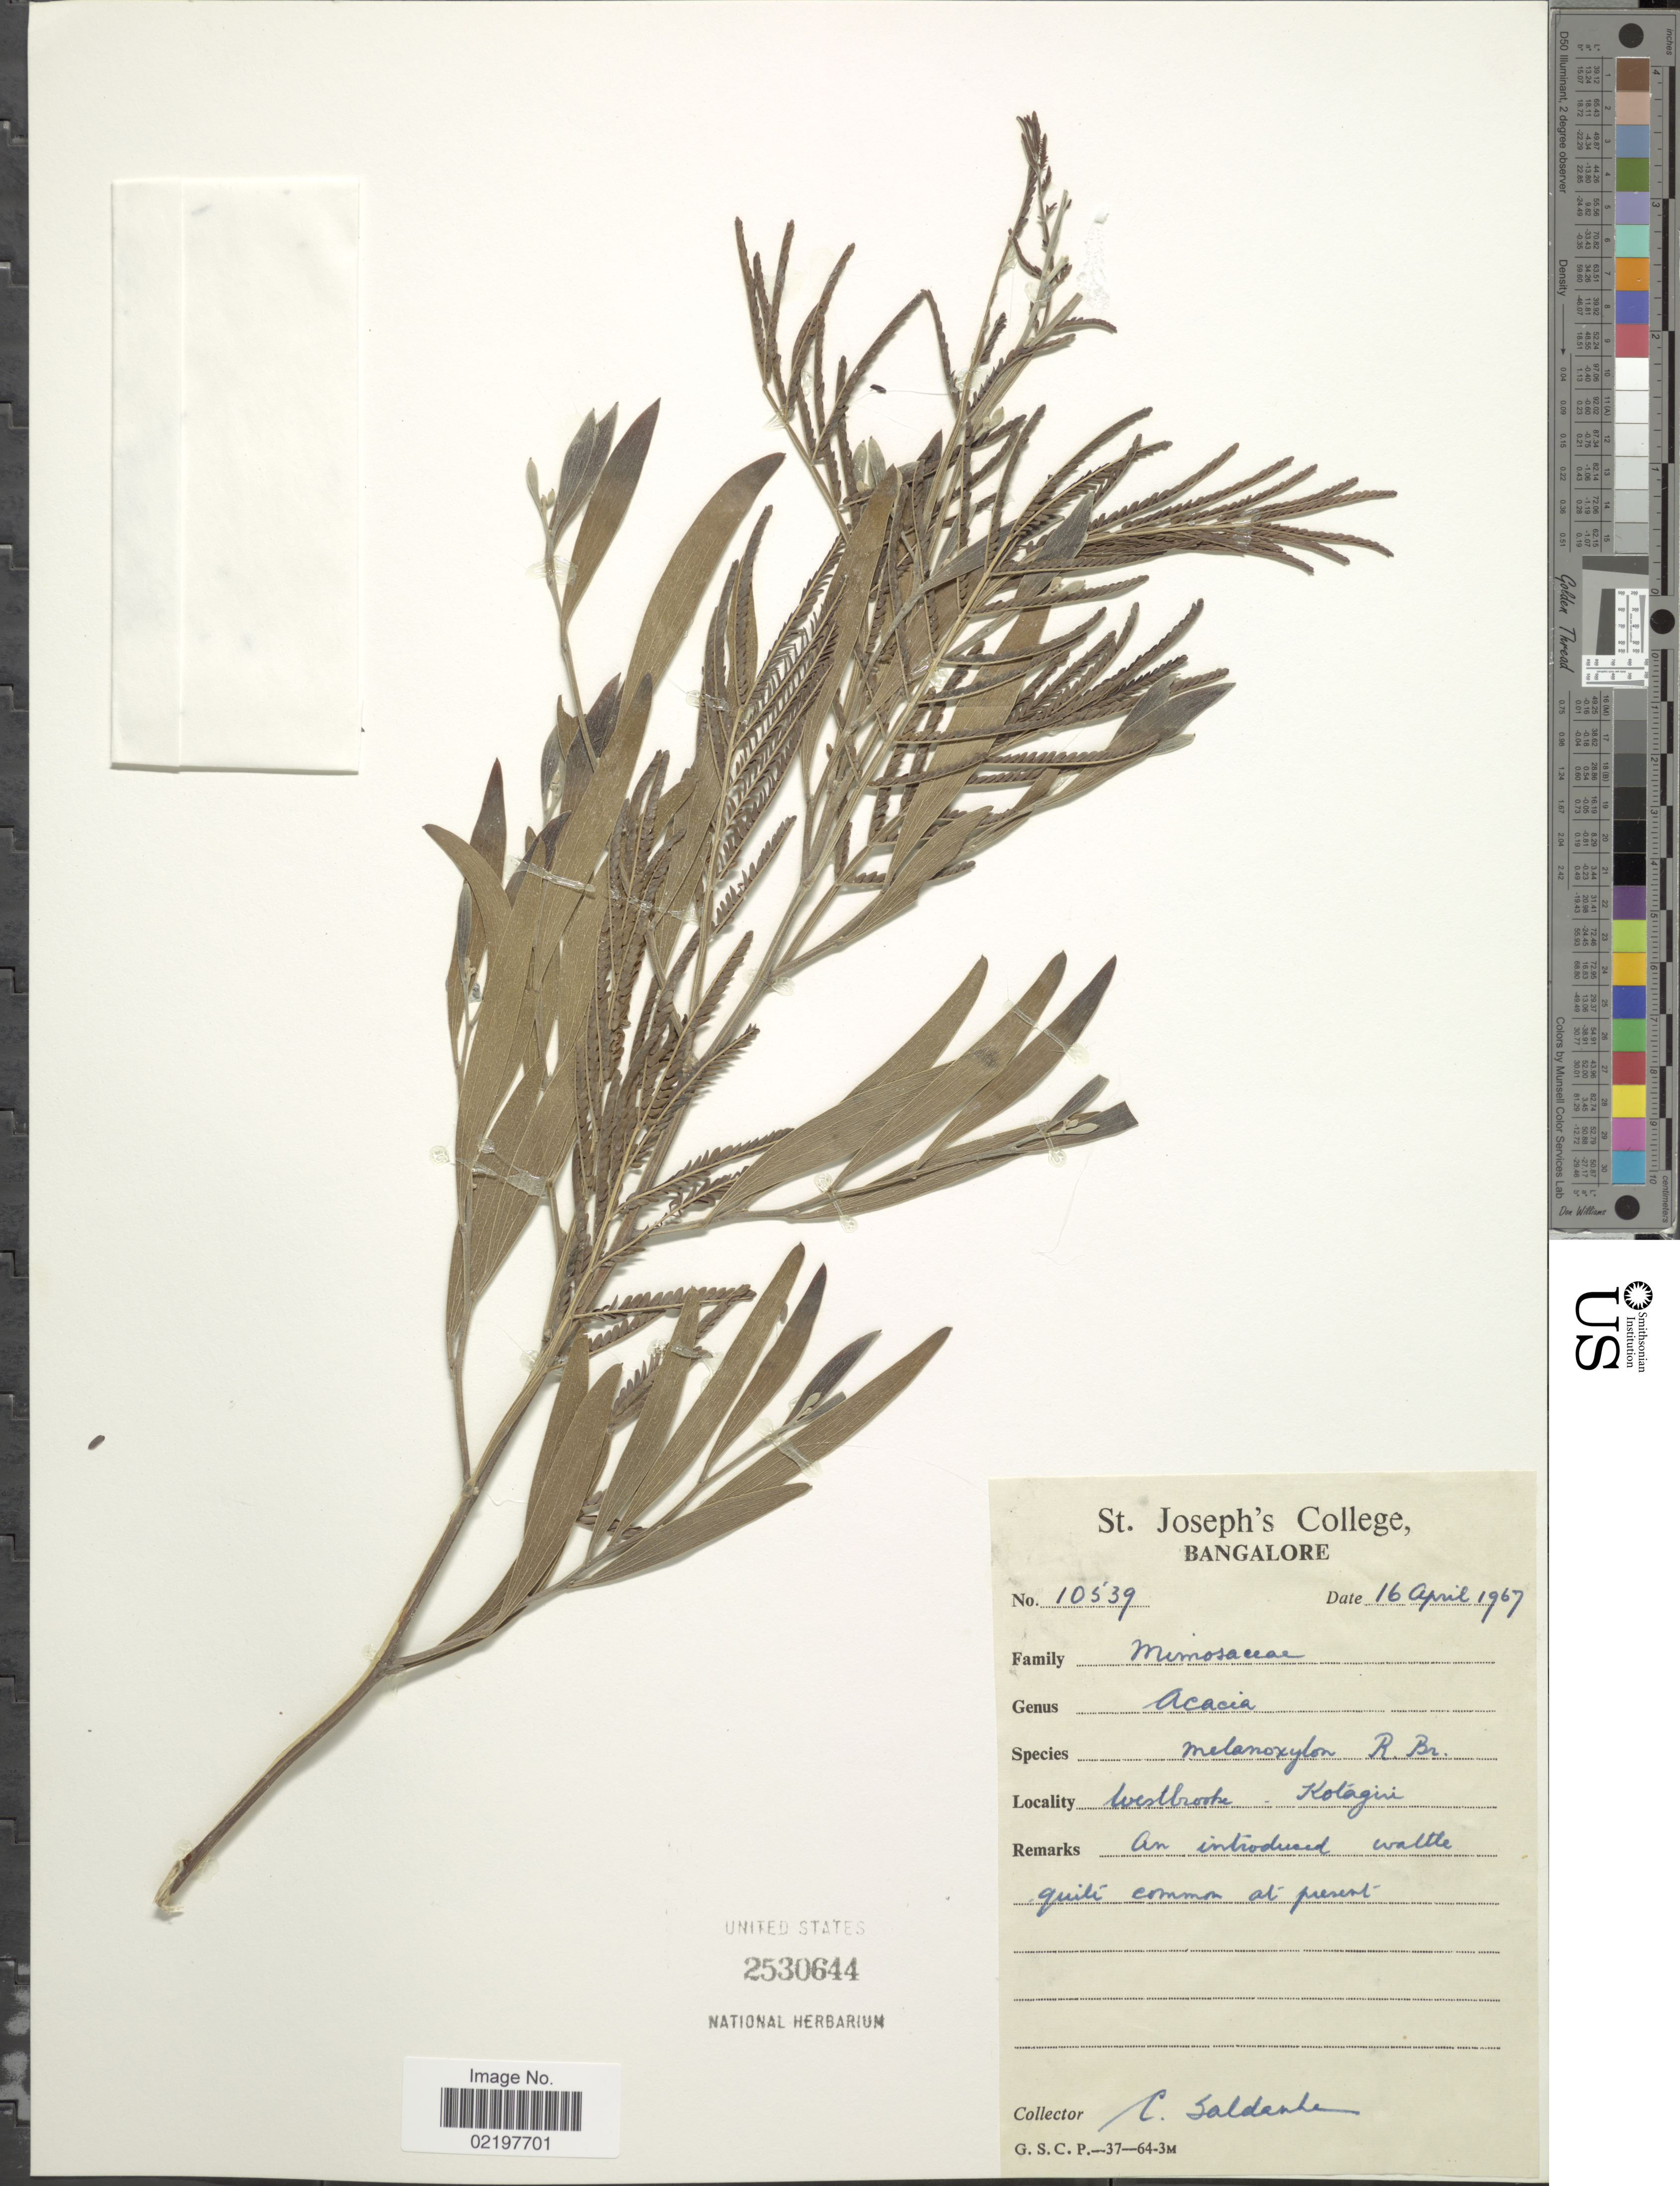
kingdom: Plantae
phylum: Tracheophyta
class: Magnoliopsida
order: Fabales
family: Fabaceae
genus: Acacia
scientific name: Acacia melanoxylon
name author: R. Br.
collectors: C. Saldanha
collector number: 10539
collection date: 1967-04-16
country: India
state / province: Tamil Nadu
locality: Bangalore, Westbrooke, Kotagiri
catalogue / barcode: US 2530644